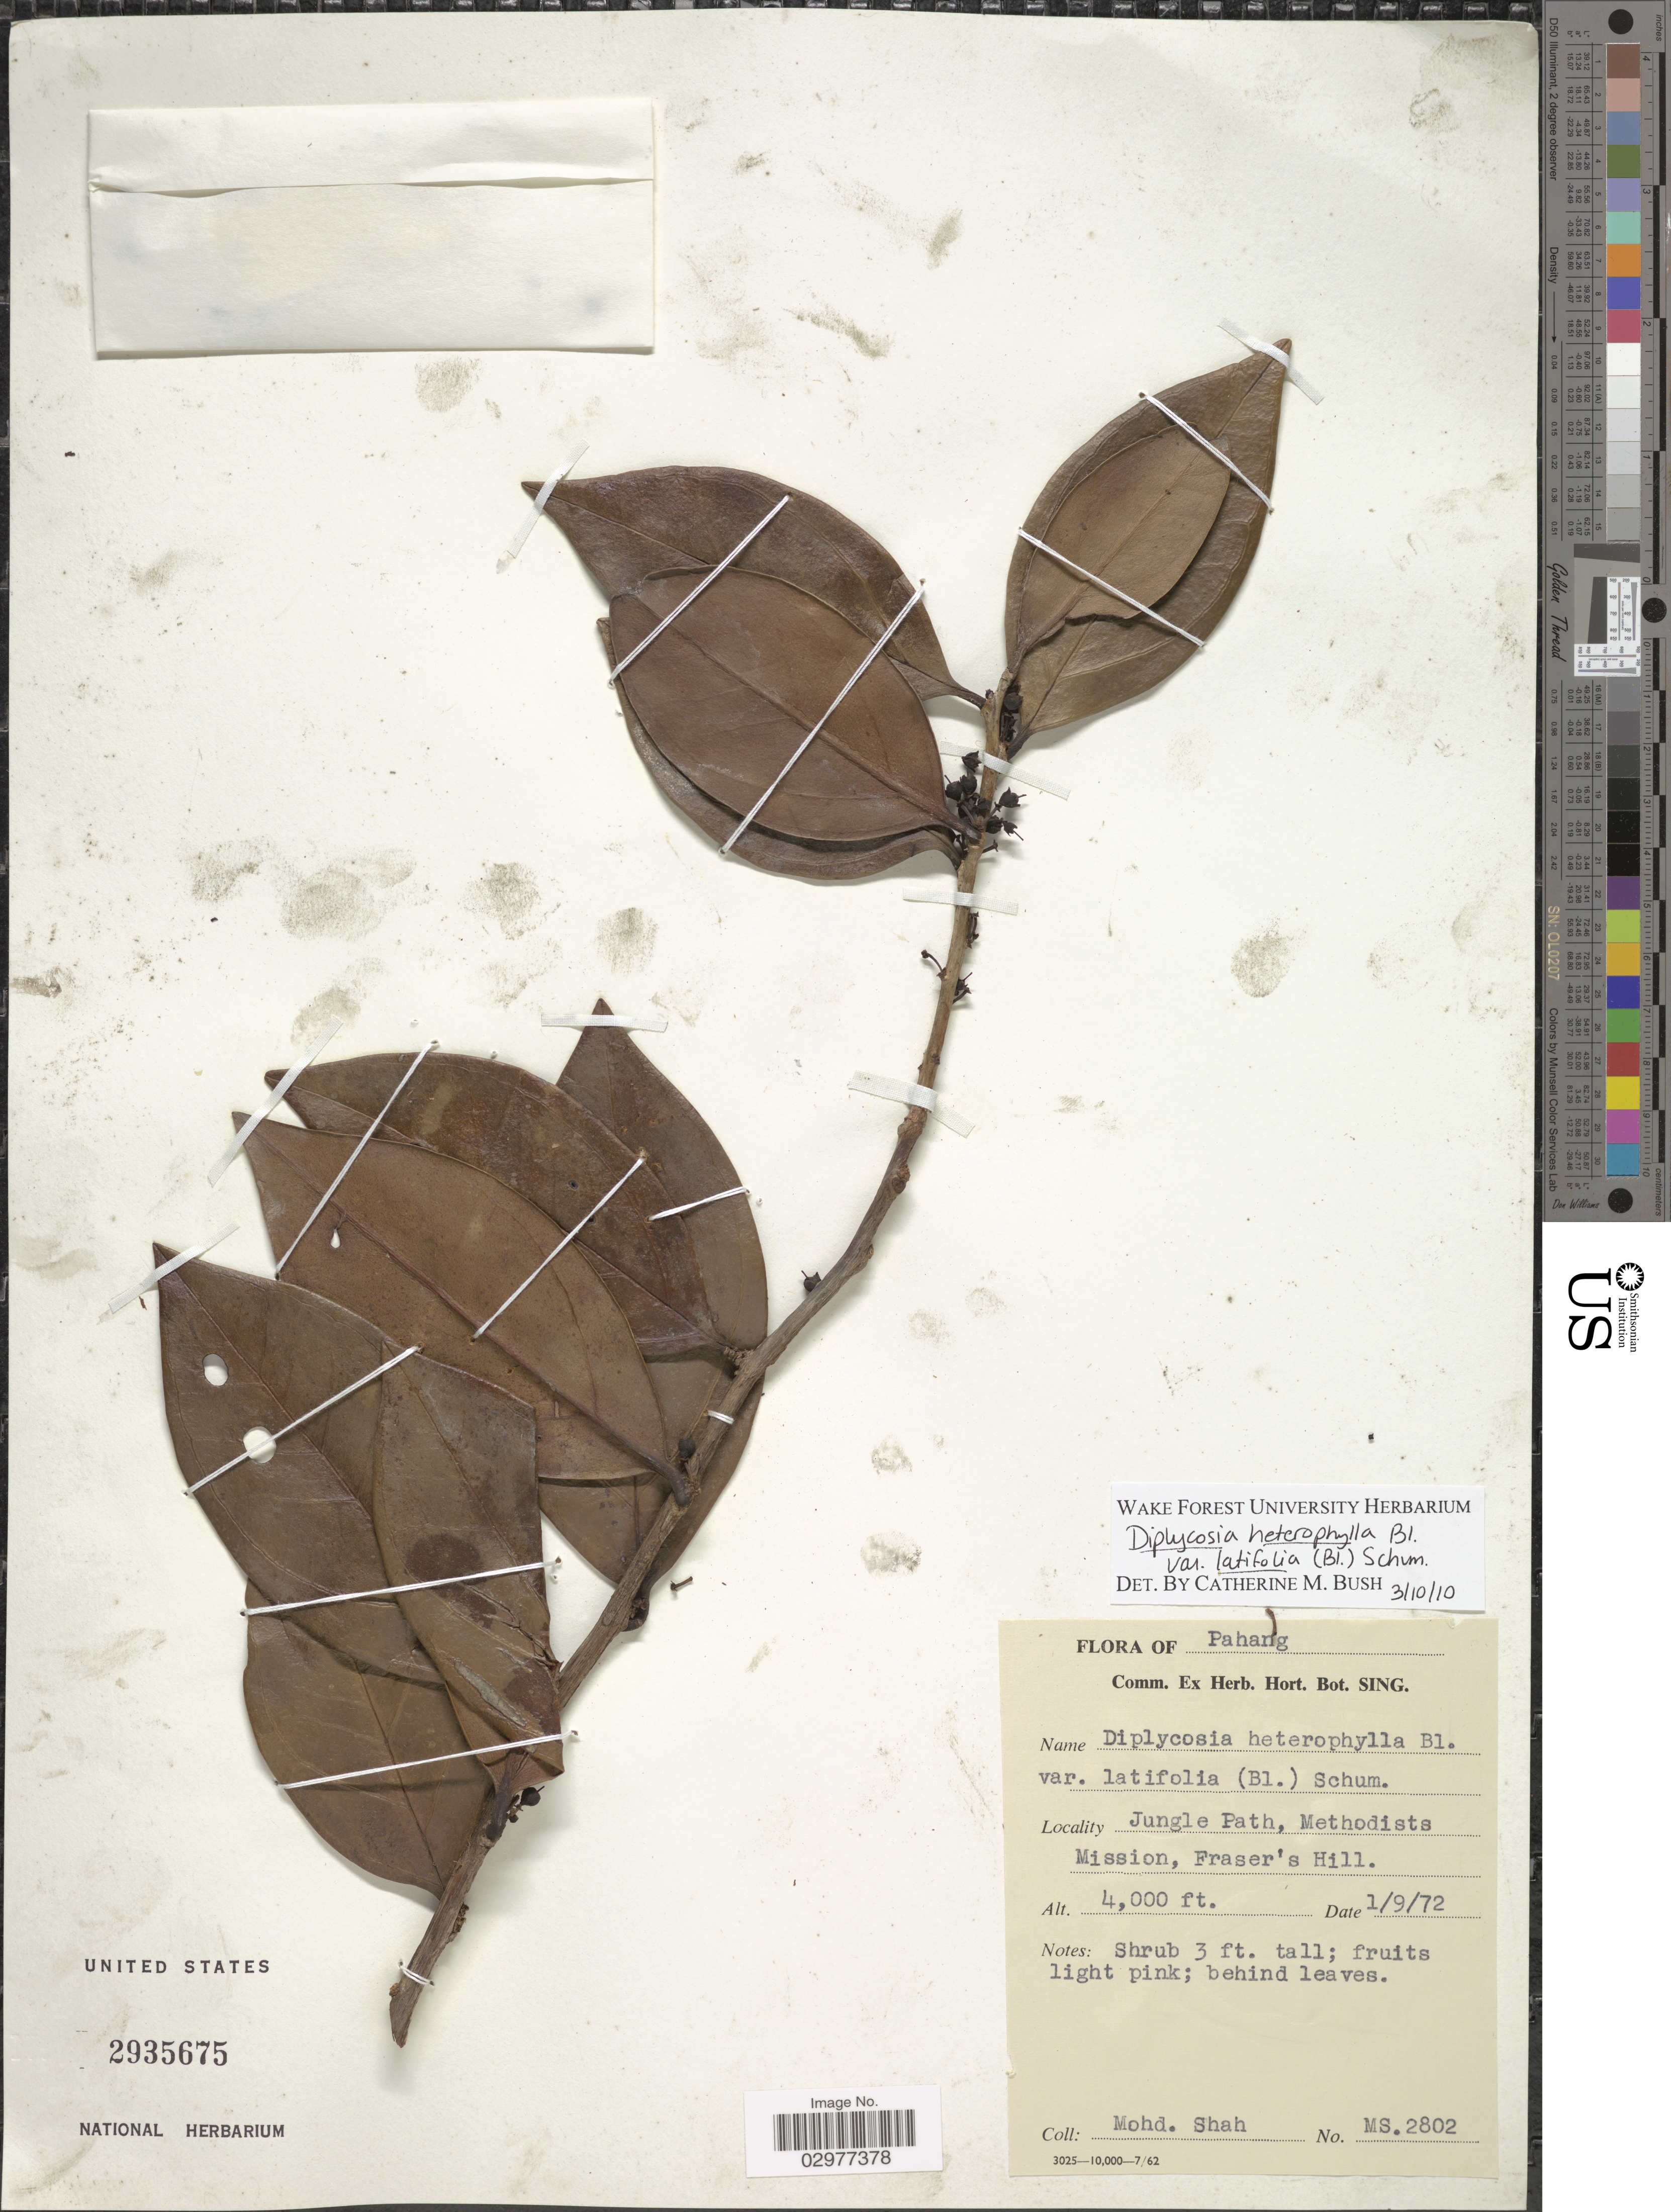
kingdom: Plantae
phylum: Tracheophyta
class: Magnoliopsida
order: Ericales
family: Ericaceae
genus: Diplycosia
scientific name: Diplycosia heterophylla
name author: Blume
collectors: M. Shah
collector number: MS2802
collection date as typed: Transcribed d/m/y: 1/9/72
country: Malaysia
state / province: Pahang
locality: Jungle Path, Methodists Mission, Fraser's Hill.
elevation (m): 1219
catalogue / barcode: US 2935675